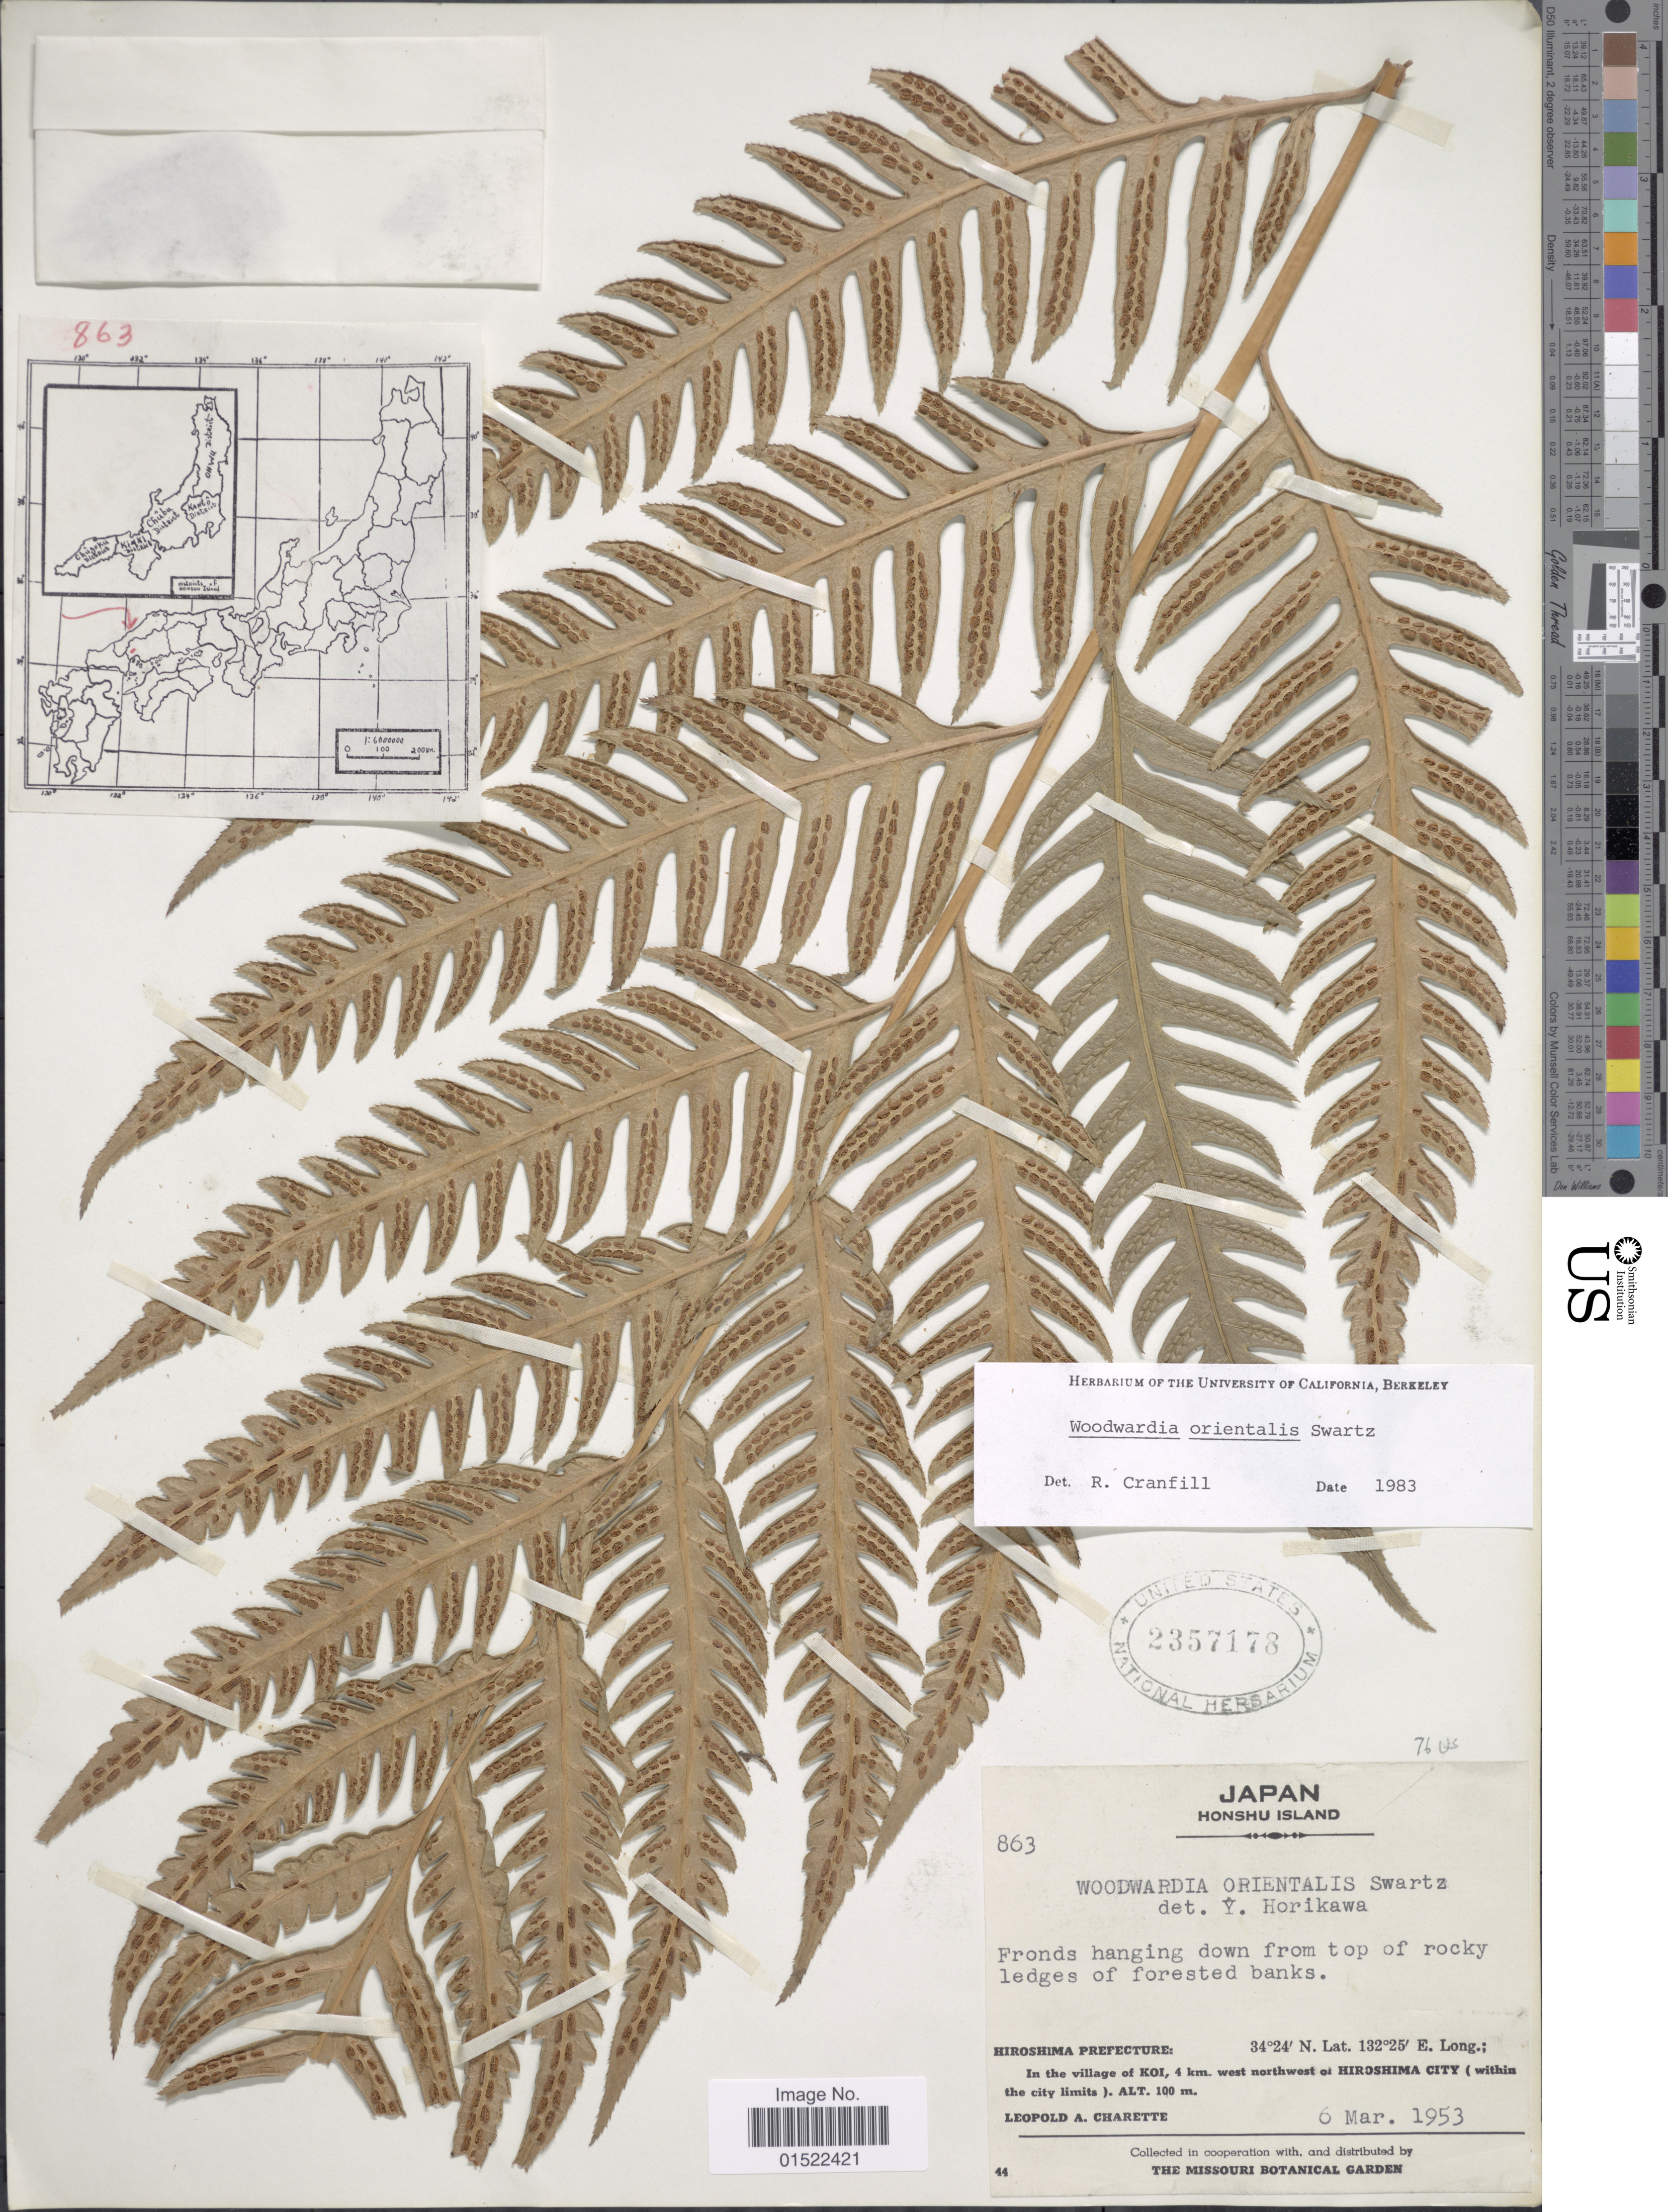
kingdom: Plantae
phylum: Tracheophyta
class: Polypodiopsida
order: Polypodiales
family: Blechnaceae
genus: Woodwardia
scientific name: Woodwardia orientalis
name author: Sw.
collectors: L. A. Charette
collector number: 863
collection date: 1953-03-06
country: Japan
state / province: Hirosima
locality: In a village of Koi, 4 km, west northwest of Hiroshima City (within the city limits ), Hiroshima Prefecture.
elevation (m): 100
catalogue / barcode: US 2357178